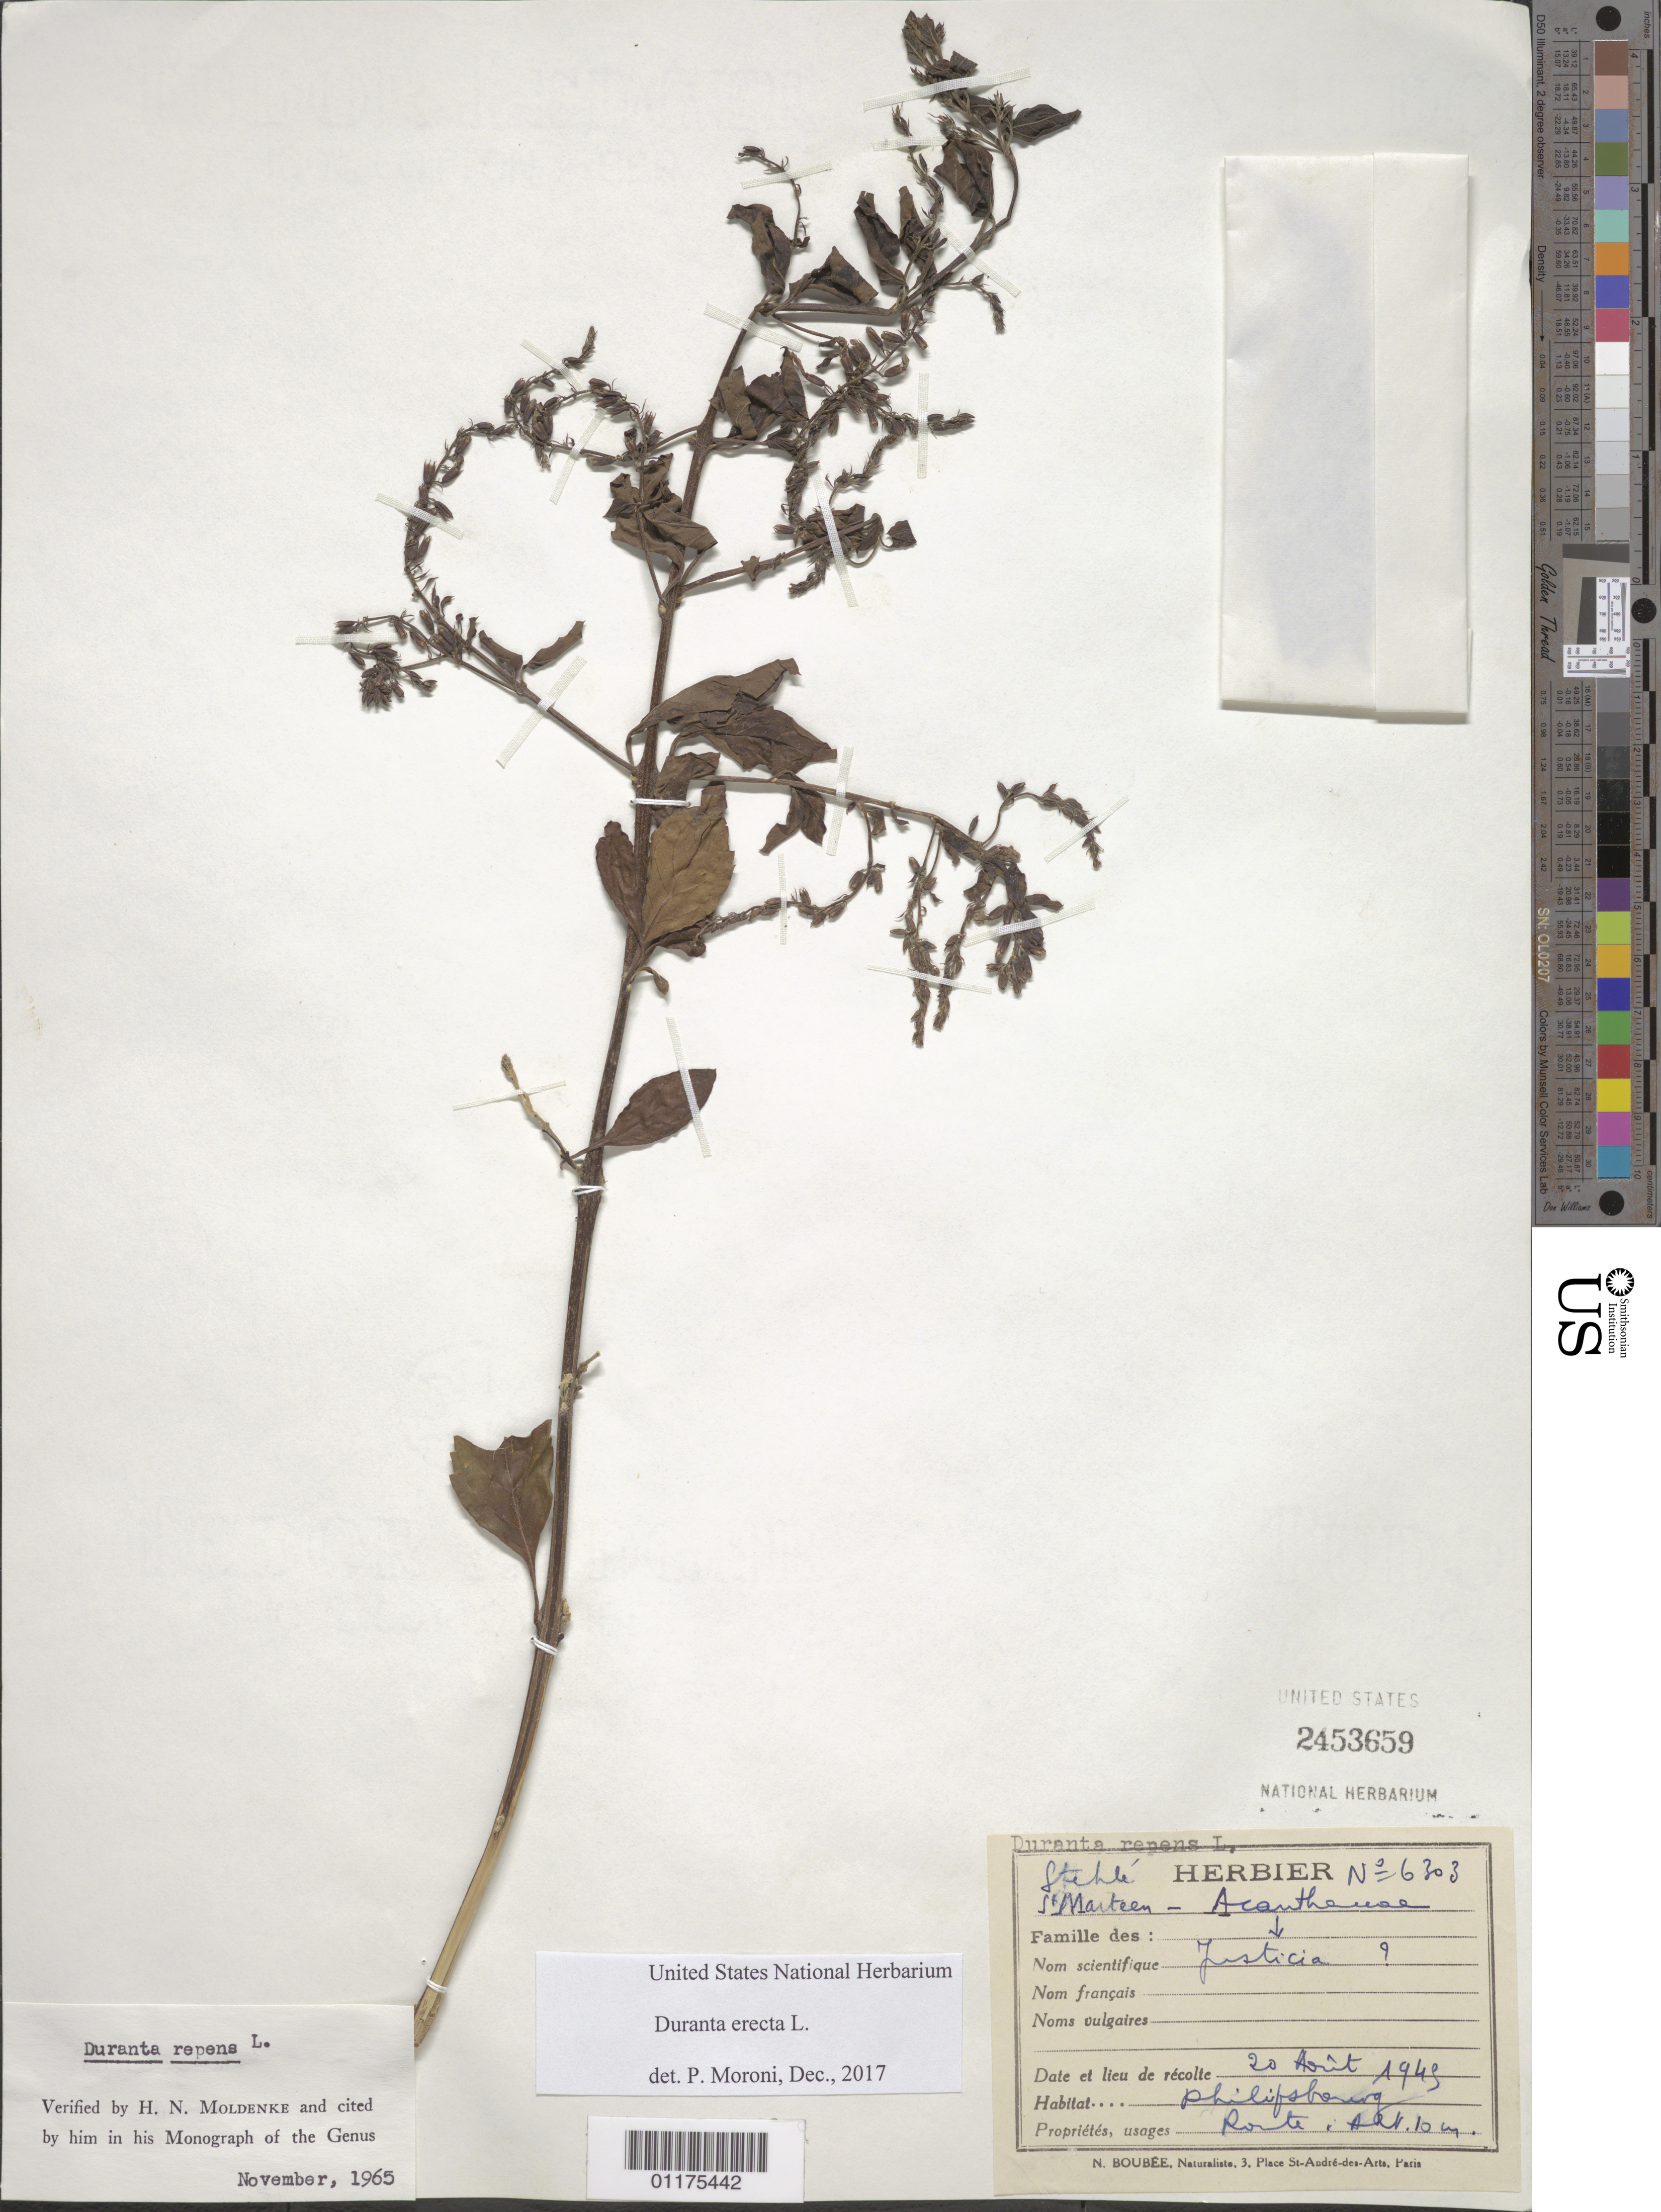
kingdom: Plantae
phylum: Tracheophyta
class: Magnoliopsida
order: Lamiales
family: Verbenaceae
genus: Duranta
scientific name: Duranta repens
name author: L.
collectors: N. Boubee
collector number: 6303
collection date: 1943-08-20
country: Sint Maartin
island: Sint Maarten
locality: Philipsbourg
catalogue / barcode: US 2453659